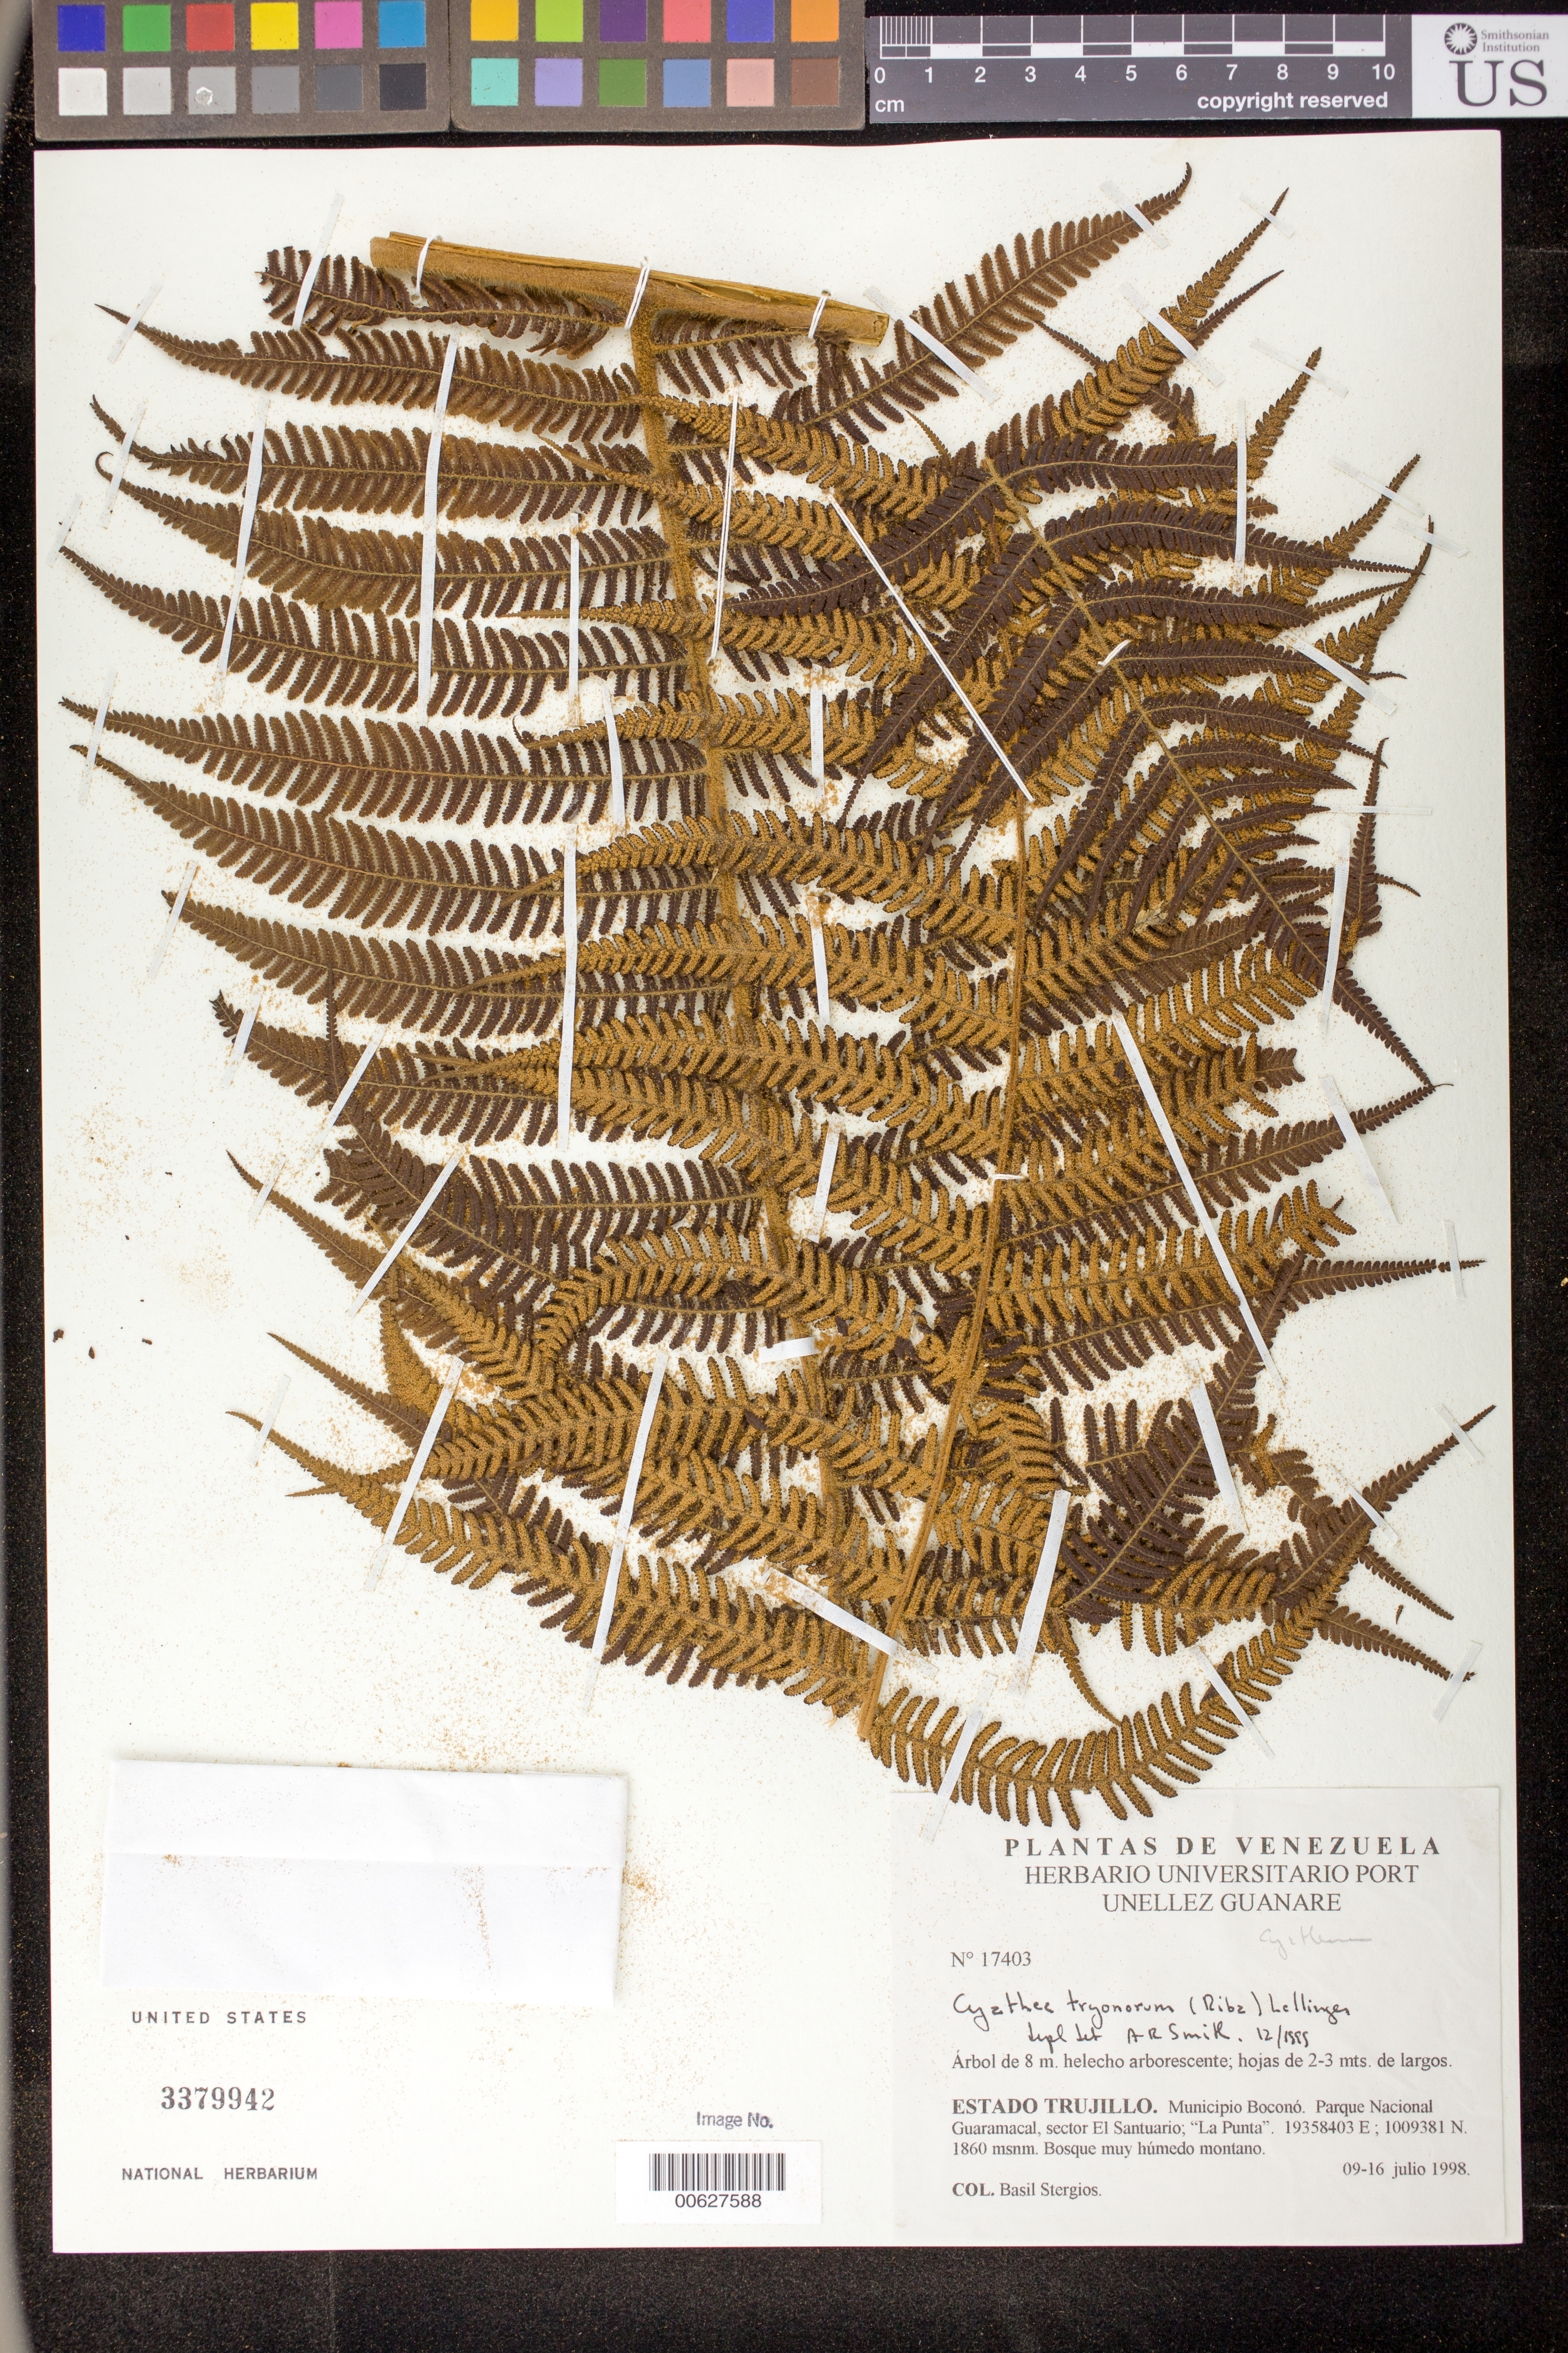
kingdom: Plantae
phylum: Tracheophyta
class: Polypodiopsida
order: Cyatheales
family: Cyatheaceae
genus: Cyathea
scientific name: Cyathea tryonorum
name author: (Riba) Lellinger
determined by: Smith, Alan R., (UC)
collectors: B. G. Stergios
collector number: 17403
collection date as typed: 09 Jul 1998 to 16 Jul 1998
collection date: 1998-07-09/1998-07-16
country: Venezuela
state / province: Trujillo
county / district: Boconó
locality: Parque Nacional Guaramacal, Sector El Santuario, La Punta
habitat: Bosque muy húmedo montano.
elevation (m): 1860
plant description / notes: PORT, UC, US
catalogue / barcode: US 3379942